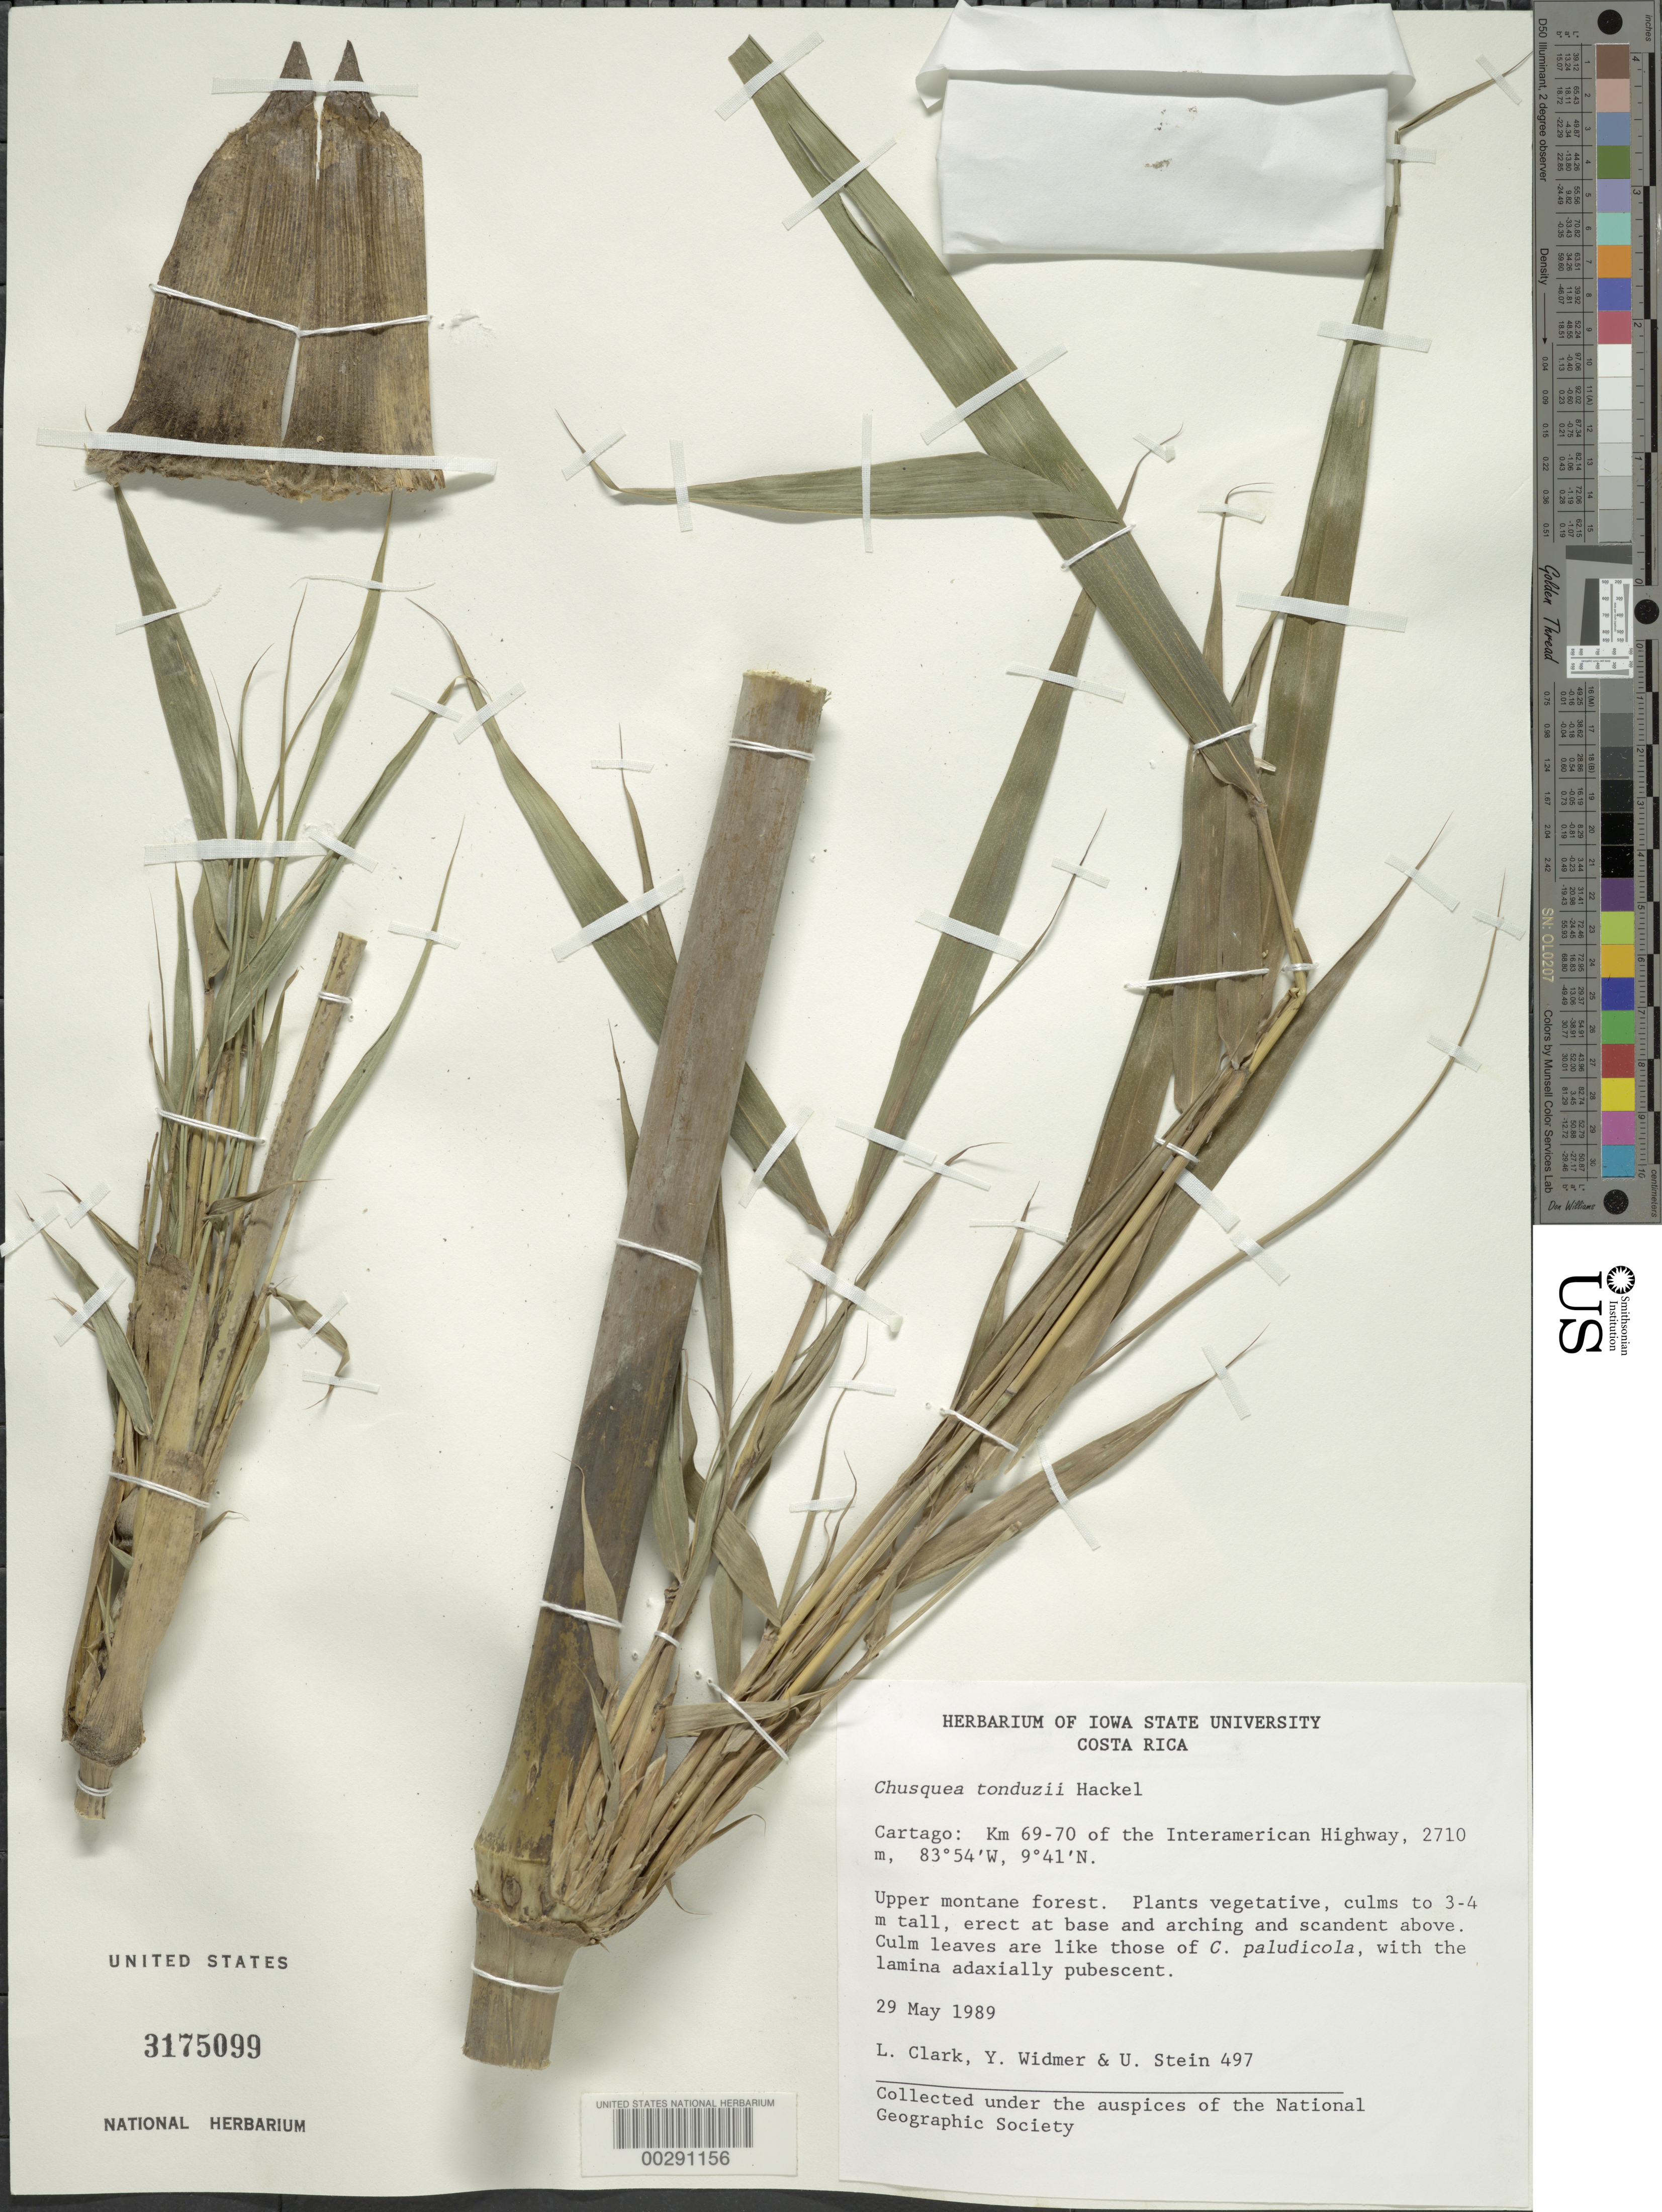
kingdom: Plantae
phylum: Tracheophyta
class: Liliopsida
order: Poales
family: Poaceae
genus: Chusquea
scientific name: Chusquea tonduzii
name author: Hack.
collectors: L. G. Clark, Y. Widmer & U. Stein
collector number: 497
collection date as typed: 29 May 1989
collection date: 1989-05-29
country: Costa Rica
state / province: Cartago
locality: Km 69-70 of the Interamerican Highway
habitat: Upper montane forest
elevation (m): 2710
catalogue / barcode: US 3175099